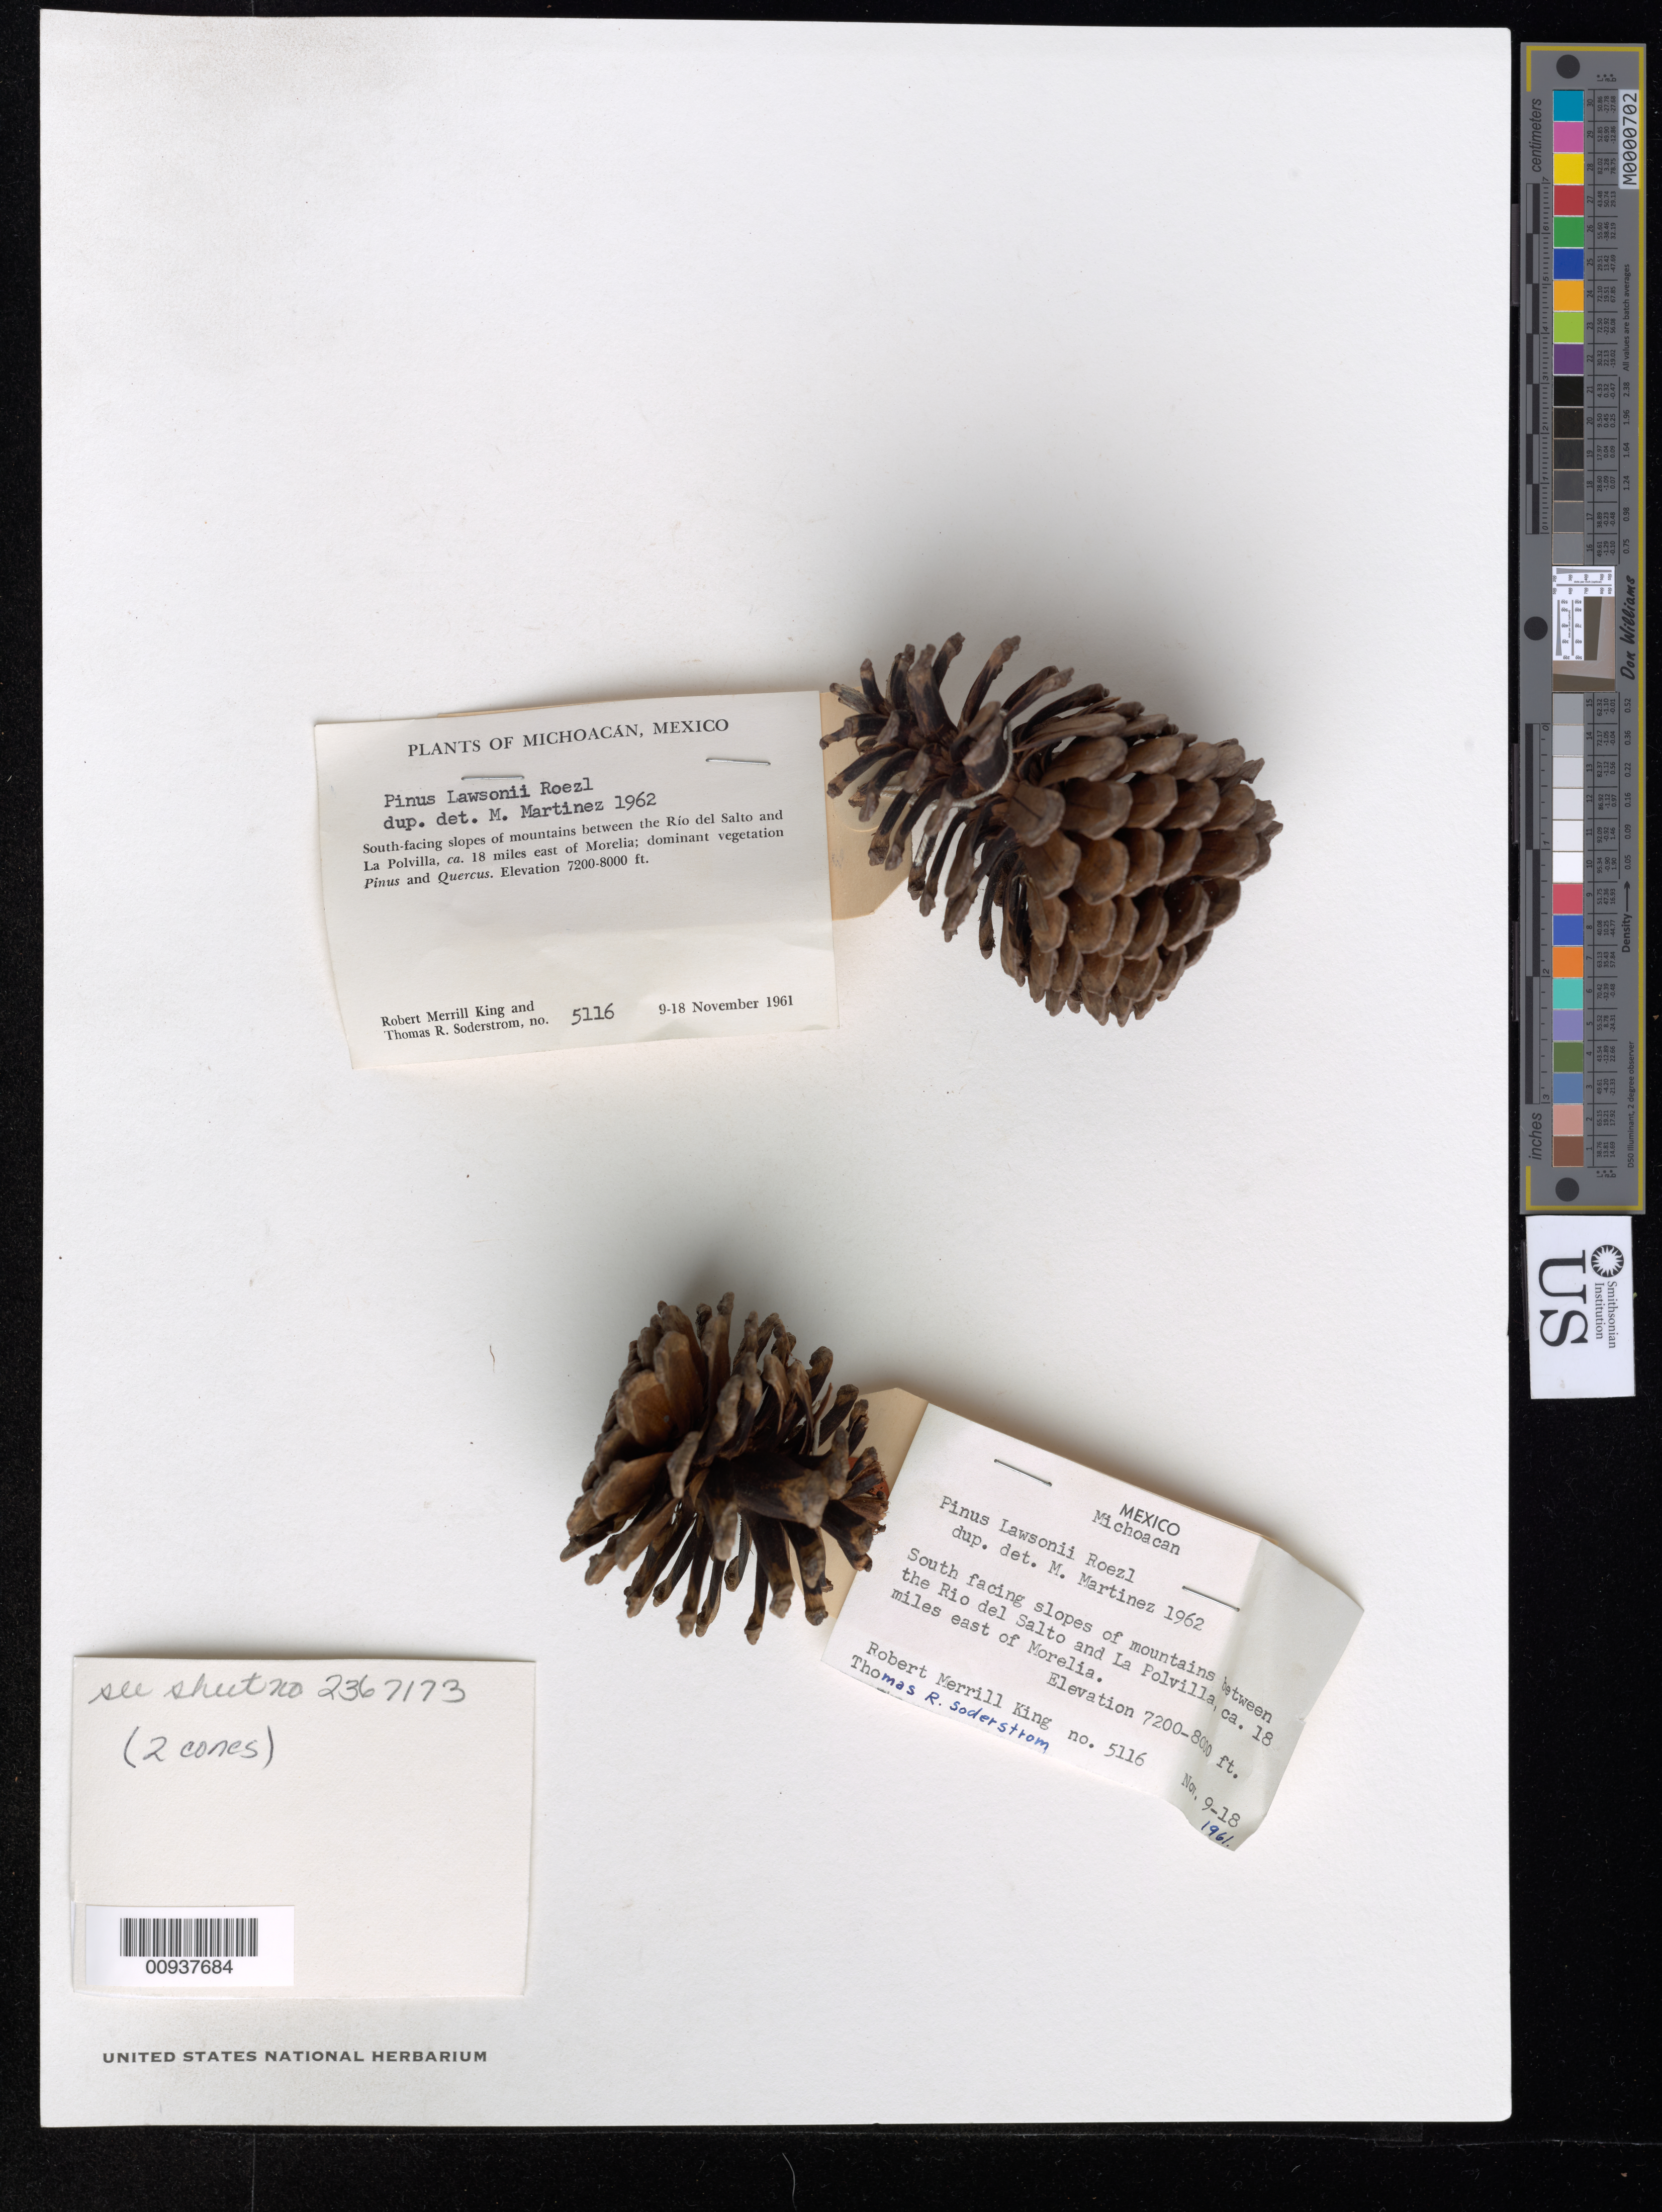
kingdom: Plantae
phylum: Tracheophyta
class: Pinopsida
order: Pinales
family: Pinaceae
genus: Pinus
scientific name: Pinus lawsonii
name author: Roezl ex Gordon & Glend.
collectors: R. M. King & T. R. Soderstrom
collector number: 5116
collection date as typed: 09 Nov 1961 to 18 Nov 1961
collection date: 1961-11-09/1961-11-18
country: Mexico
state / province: Michoacán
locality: South-facing slopes of mountains between the Río del Salto and La Polvilla, ca. 18 miles east of Morelia.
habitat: South-facing slopes of mountains; dominant vegetation Pinus and Quercus. Open sun.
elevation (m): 2195